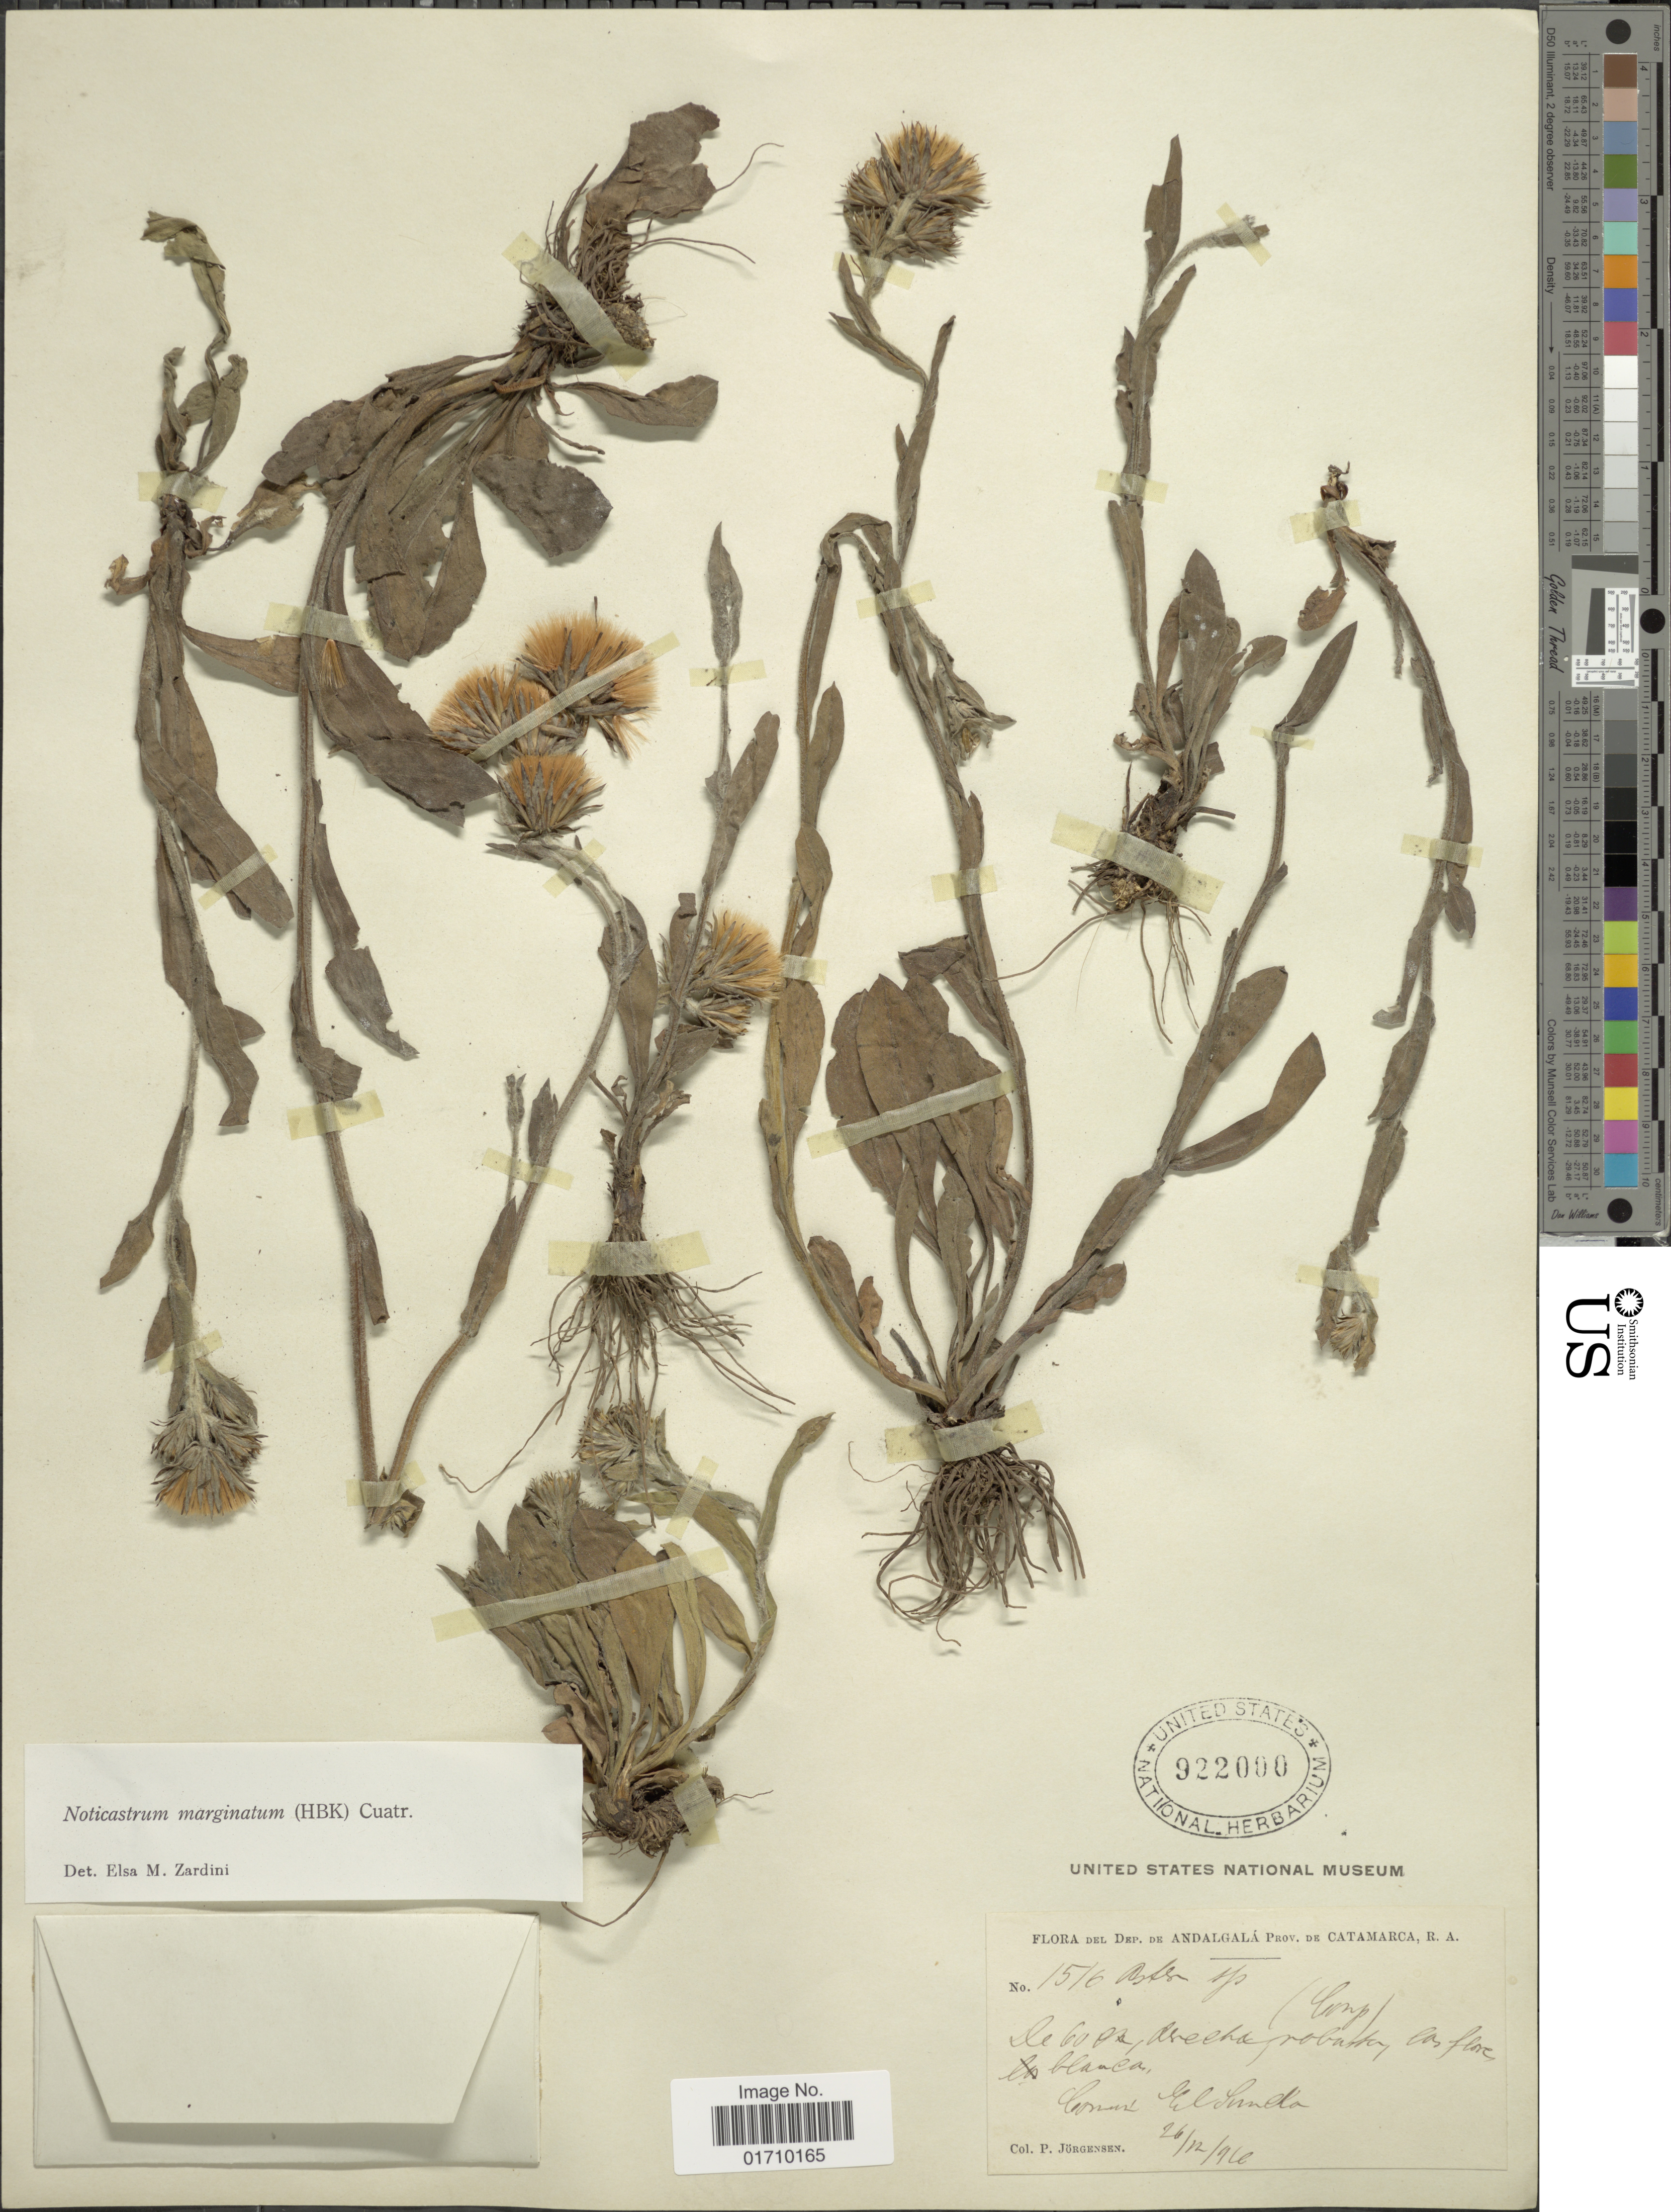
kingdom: Plantae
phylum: Tracheophyta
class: Magnoliopsida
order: Asterales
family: Asteraceae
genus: Noticastrum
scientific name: Noticastrum marginatum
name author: (Kunth) Cuatrec.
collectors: P. Jörgensen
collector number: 1516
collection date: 1910-12-26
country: Argentina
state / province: Catamarca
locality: Dep de Andalgalá, R. A. Conum El Sando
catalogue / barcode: US 922000